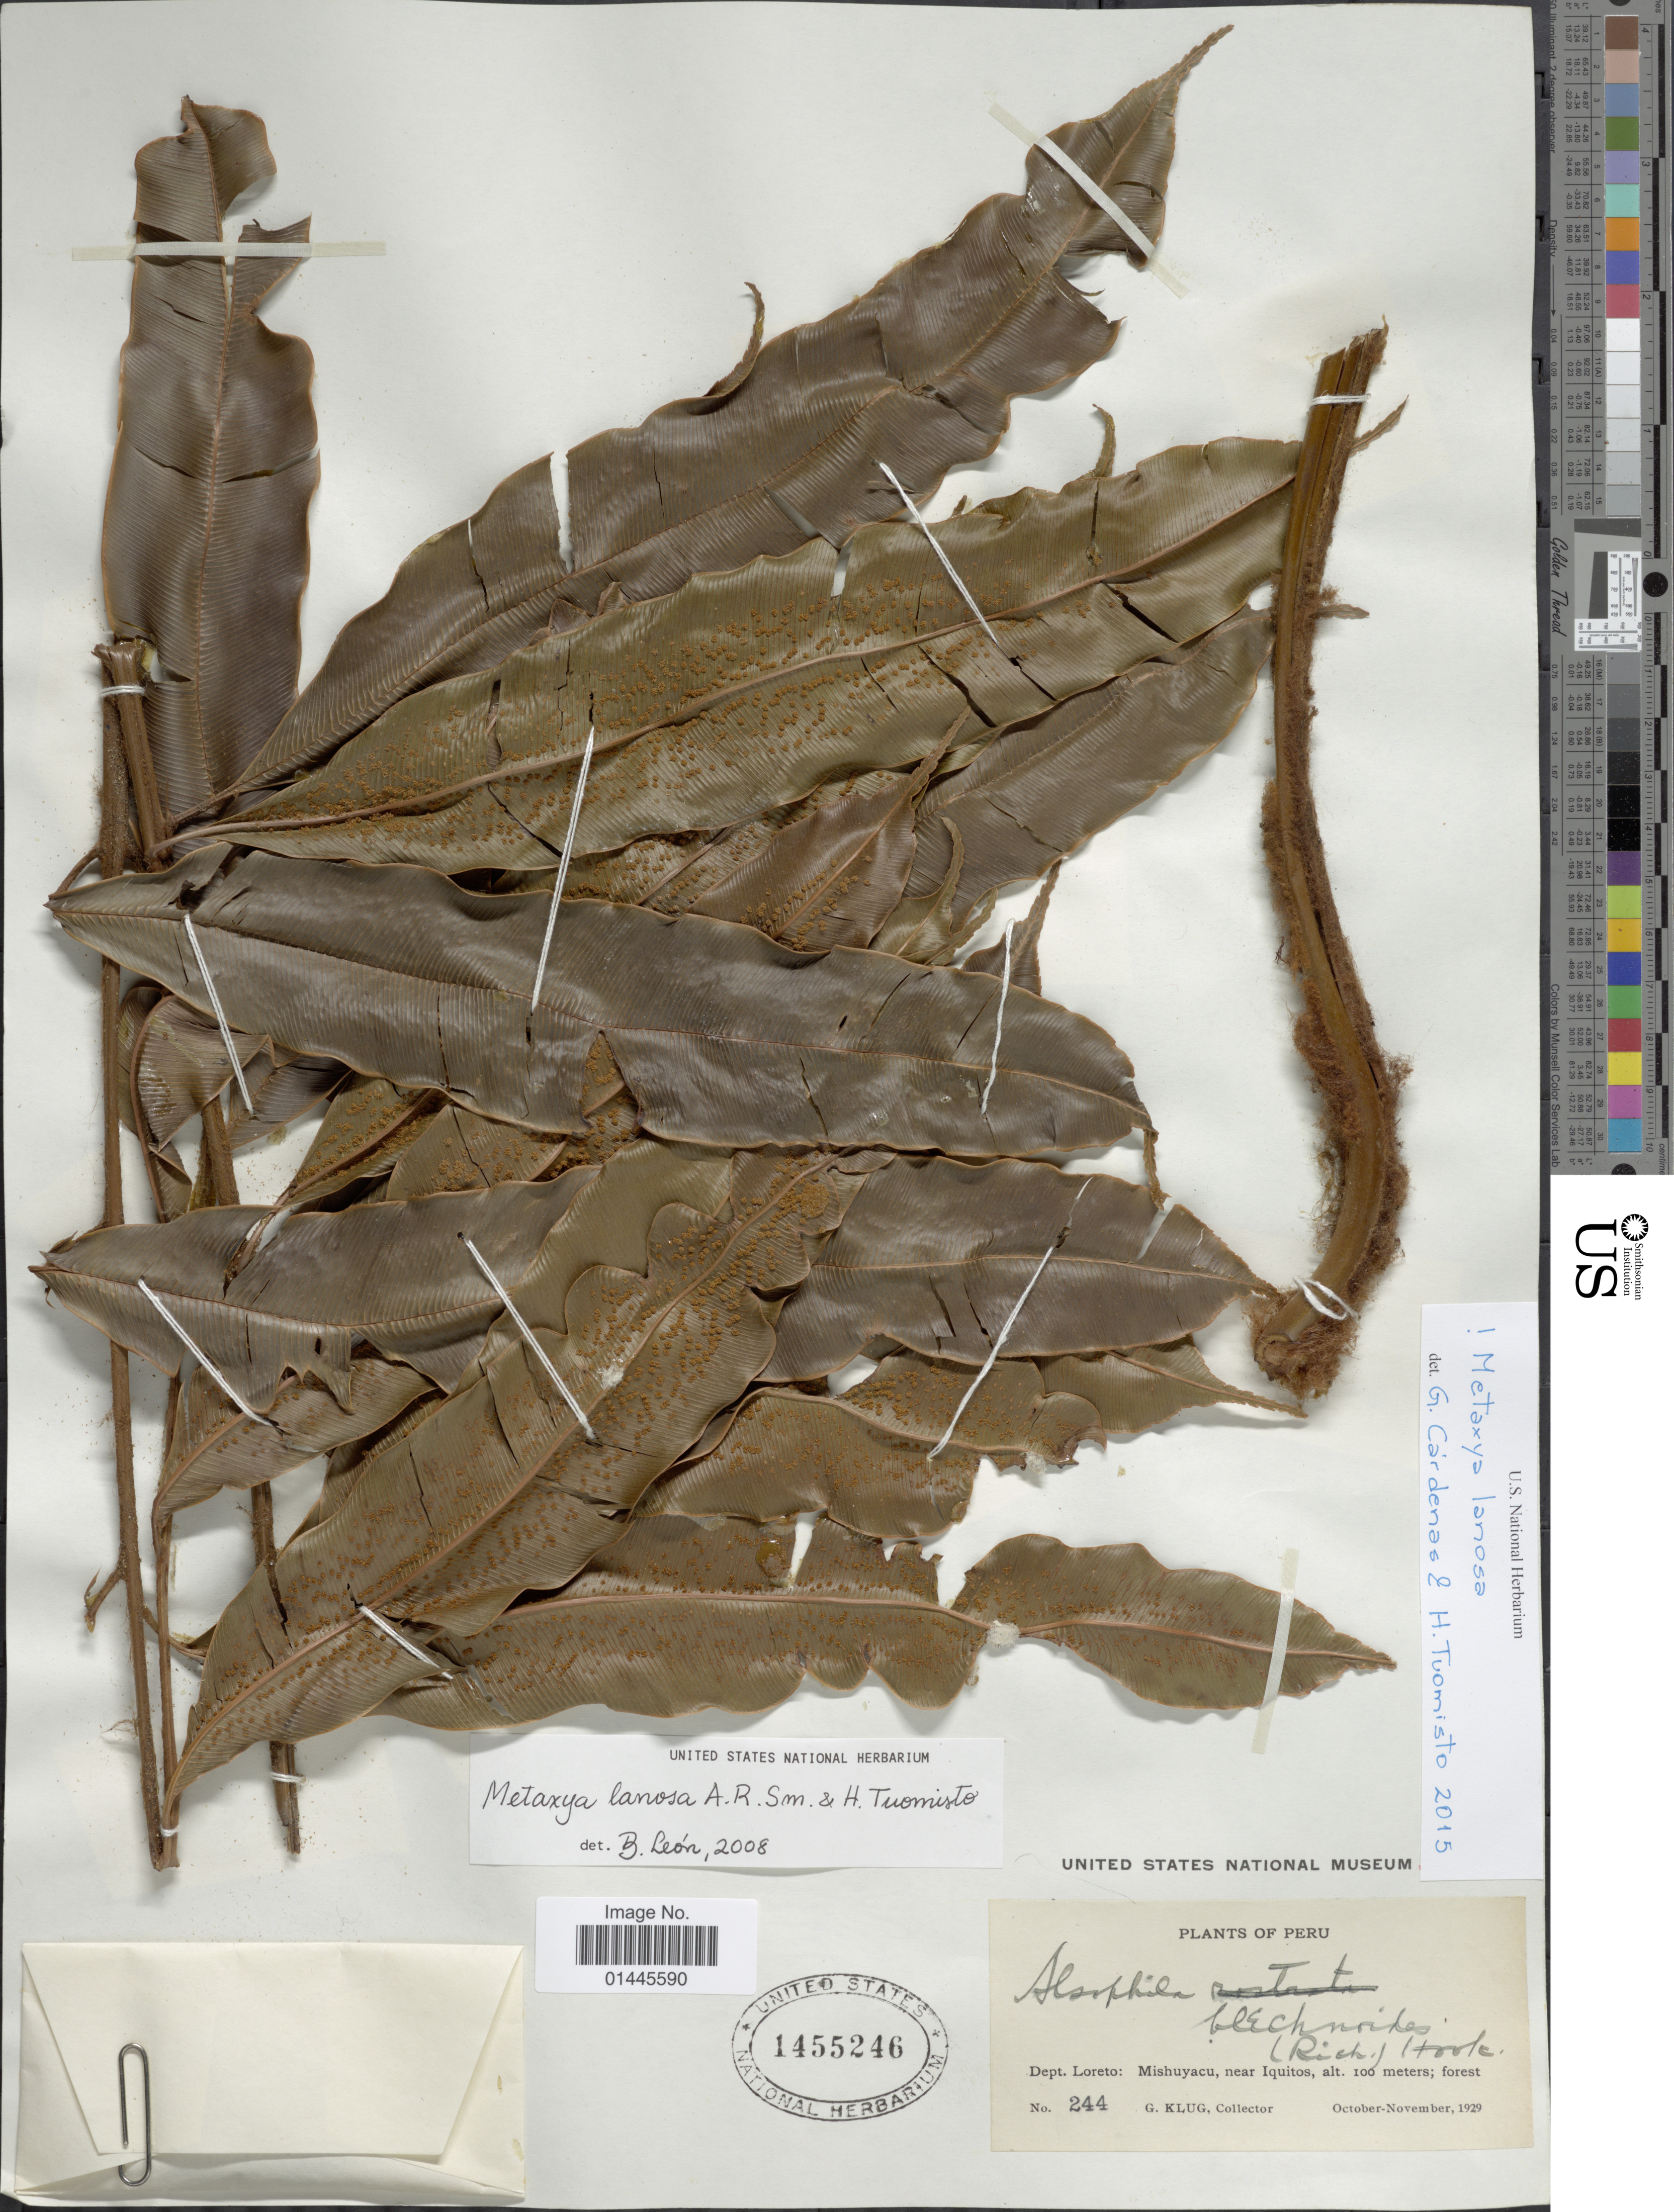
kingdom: Plantae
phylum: Tracheophyta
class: Polypodiopsida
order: Cyatheales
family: Metaxyaceae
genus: Metaxya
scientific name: Metaxya lanosa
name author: A.R. Sm.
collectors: G. Klug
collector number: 244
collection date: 1929-10/1929-11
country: Peru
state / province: Loreto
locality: Mishuyacu, near Iquitos.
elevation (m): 100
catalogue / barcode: US 1455246